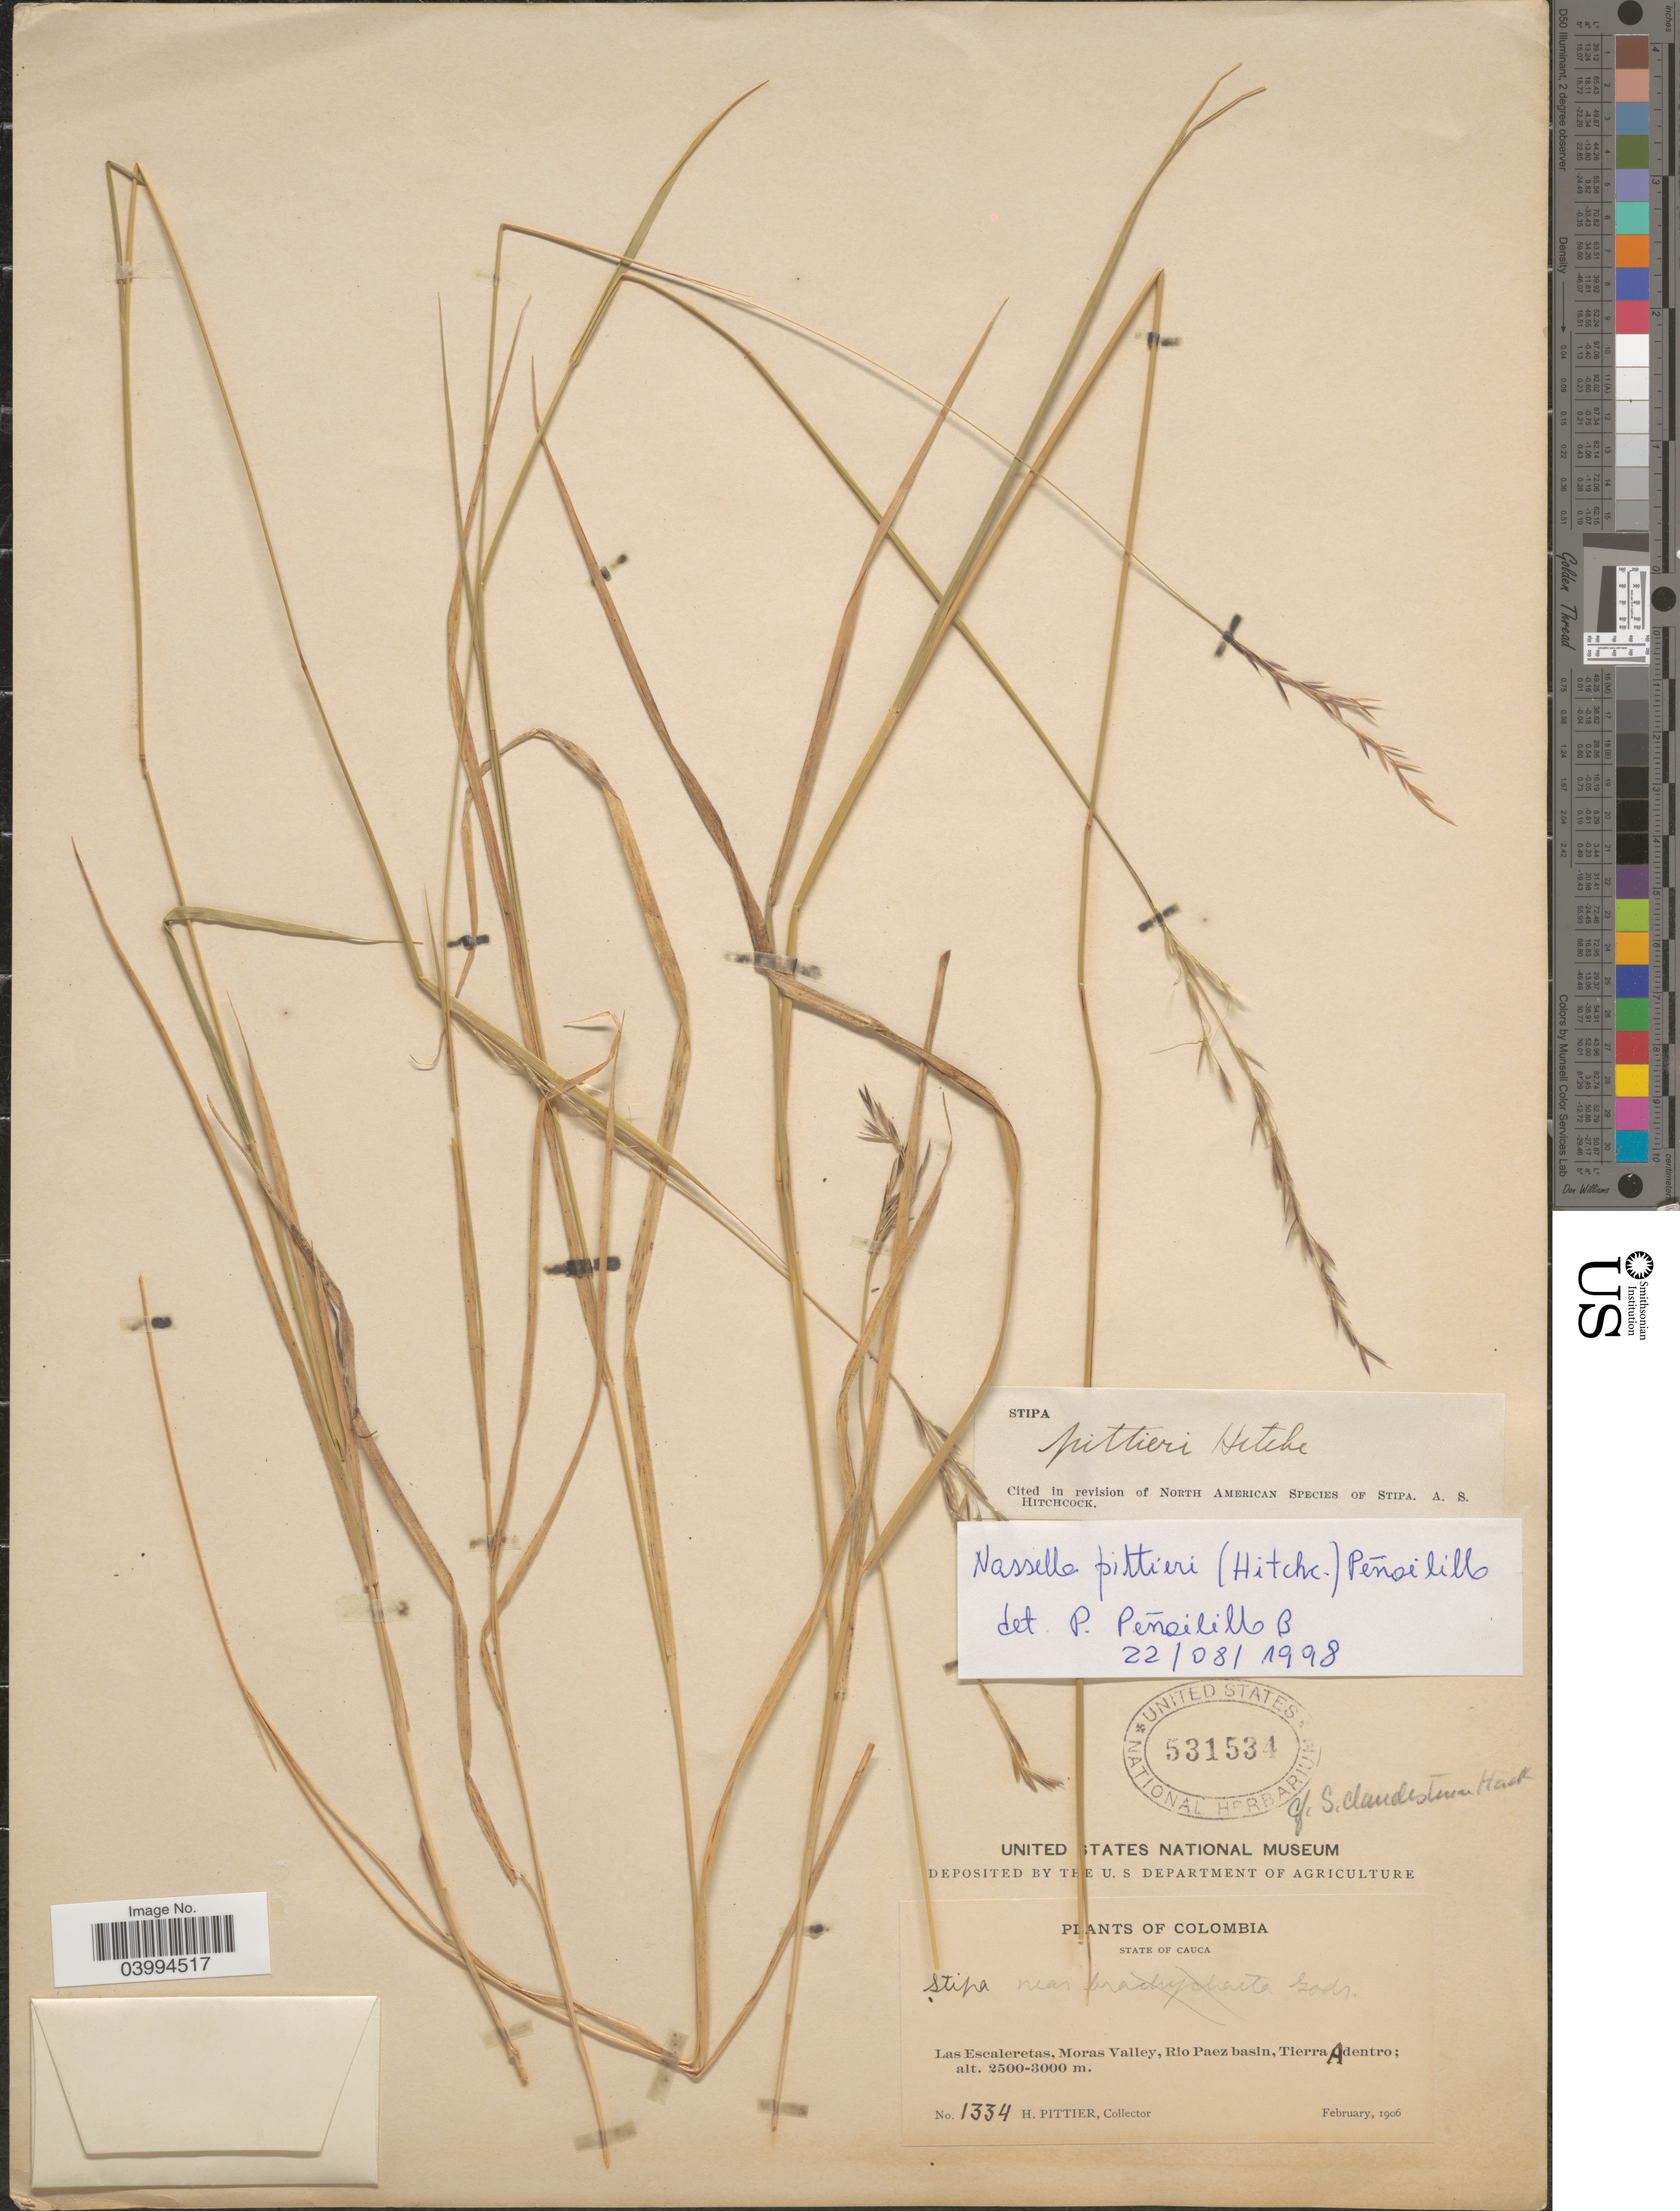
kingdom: Plantae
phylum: Tracheophyta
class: Liliopsida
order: Poales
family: Poaceae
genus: Nassella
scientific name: Nassella pittieri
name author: (Hitchc.) Peñail.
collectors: H. F. Pittier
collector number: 1334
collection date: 1906-02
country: Colombia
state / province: Cauca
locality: Las Escaleretas, Moras Valley, Rio Paez basin, Tierra Adentro.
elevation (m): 2500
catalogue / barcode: US 531534